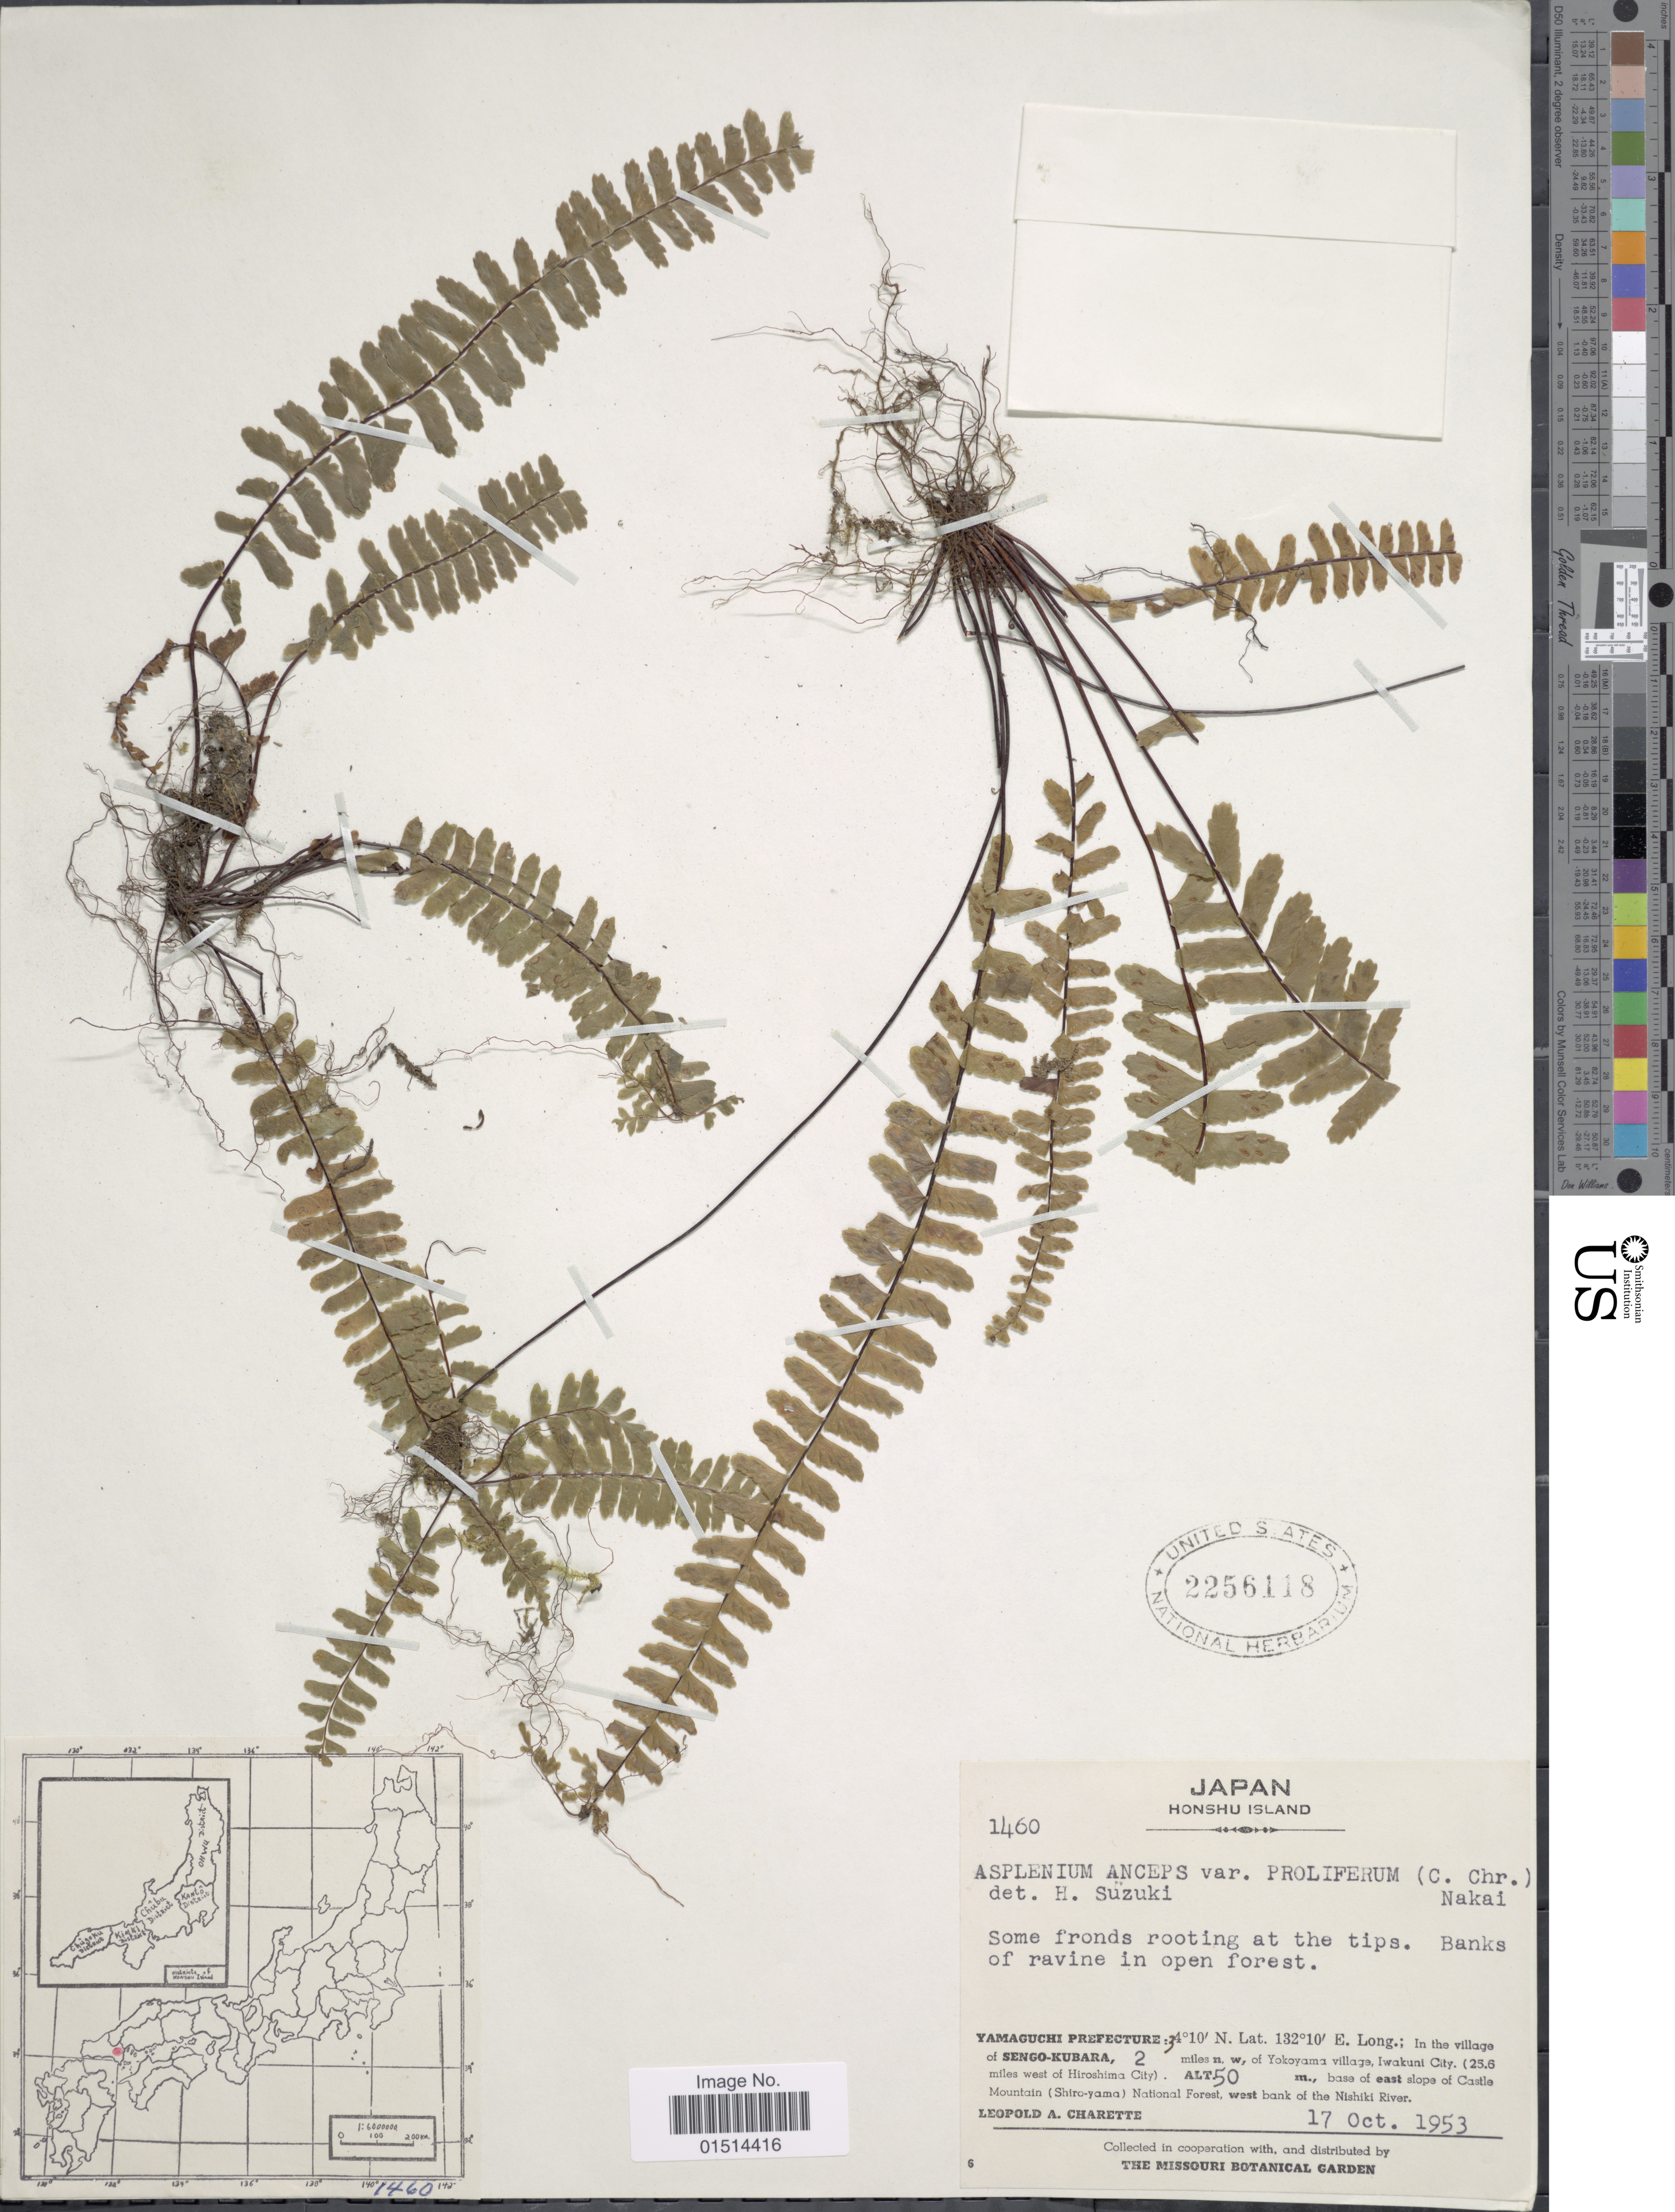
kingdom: Plantae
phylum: Tracheophyta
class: Polypodiopsida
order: Polypodiales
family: Pteridaceae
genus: Hemionitis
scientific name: Hemionitis anceps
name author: (Lowe) Hook. & Grev.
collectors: L. A. Charette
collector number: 1460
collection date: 1953-10-17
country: Japan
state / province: Yamaguti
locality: Honshu Island, Yamaguchi Prefecture: in the village of Sengo-Kubara, 2 miles n. w, of Yokoyama village, Iwakuni City (25.6 miles west of Hiroshima City) base of east slope of Castle Mountain (Shiro-yama), National Forest, west bank of the Nishiki River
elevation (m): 50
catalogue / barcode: US 2256118